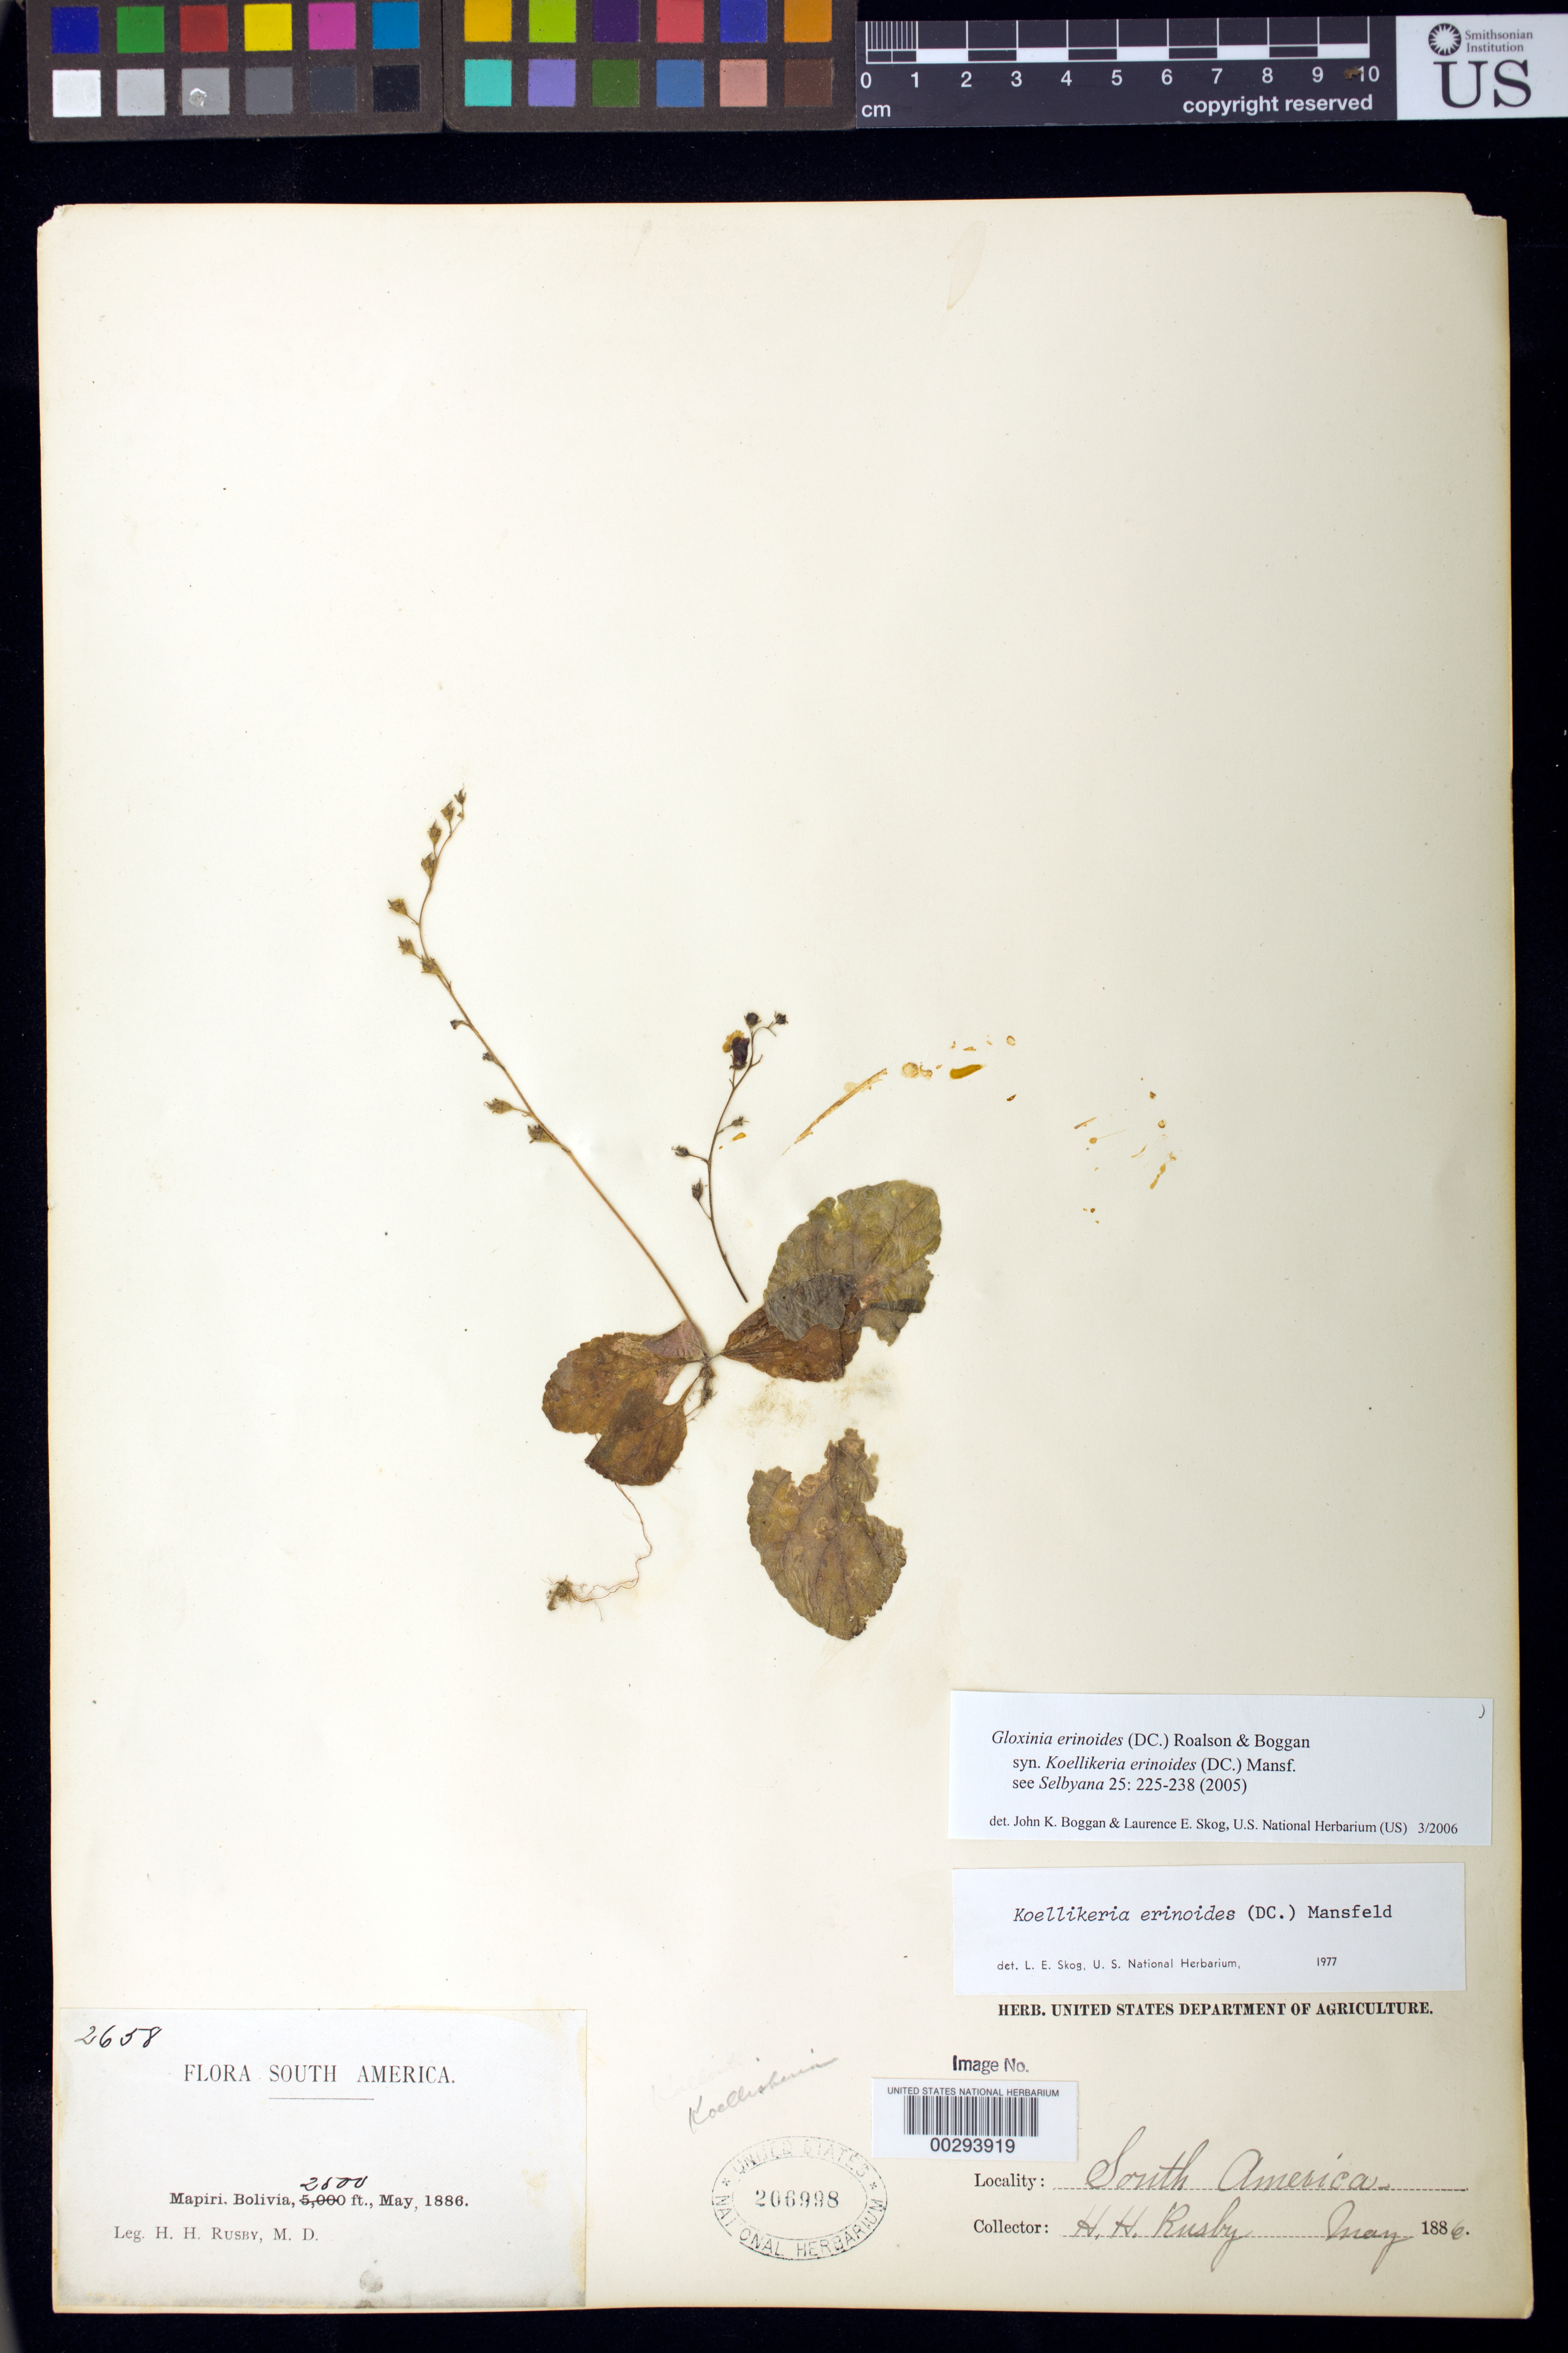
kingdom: Plantae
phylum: Tracheophyta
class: Magnoliopsida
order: Lamiales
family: Gesneriaceae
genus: Gloxinia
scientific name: Gloxinia erinoides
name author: (DC.) Roalson & Boggan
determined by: Boggan, J. K.; Skog, L. E.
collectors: H. H. Rusby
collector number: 2658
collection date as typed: May, 1886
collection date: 1886-05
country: Bolivia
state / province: La Páz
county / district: Larecaja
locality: Mapiri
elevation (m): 762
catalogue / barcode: US 206998